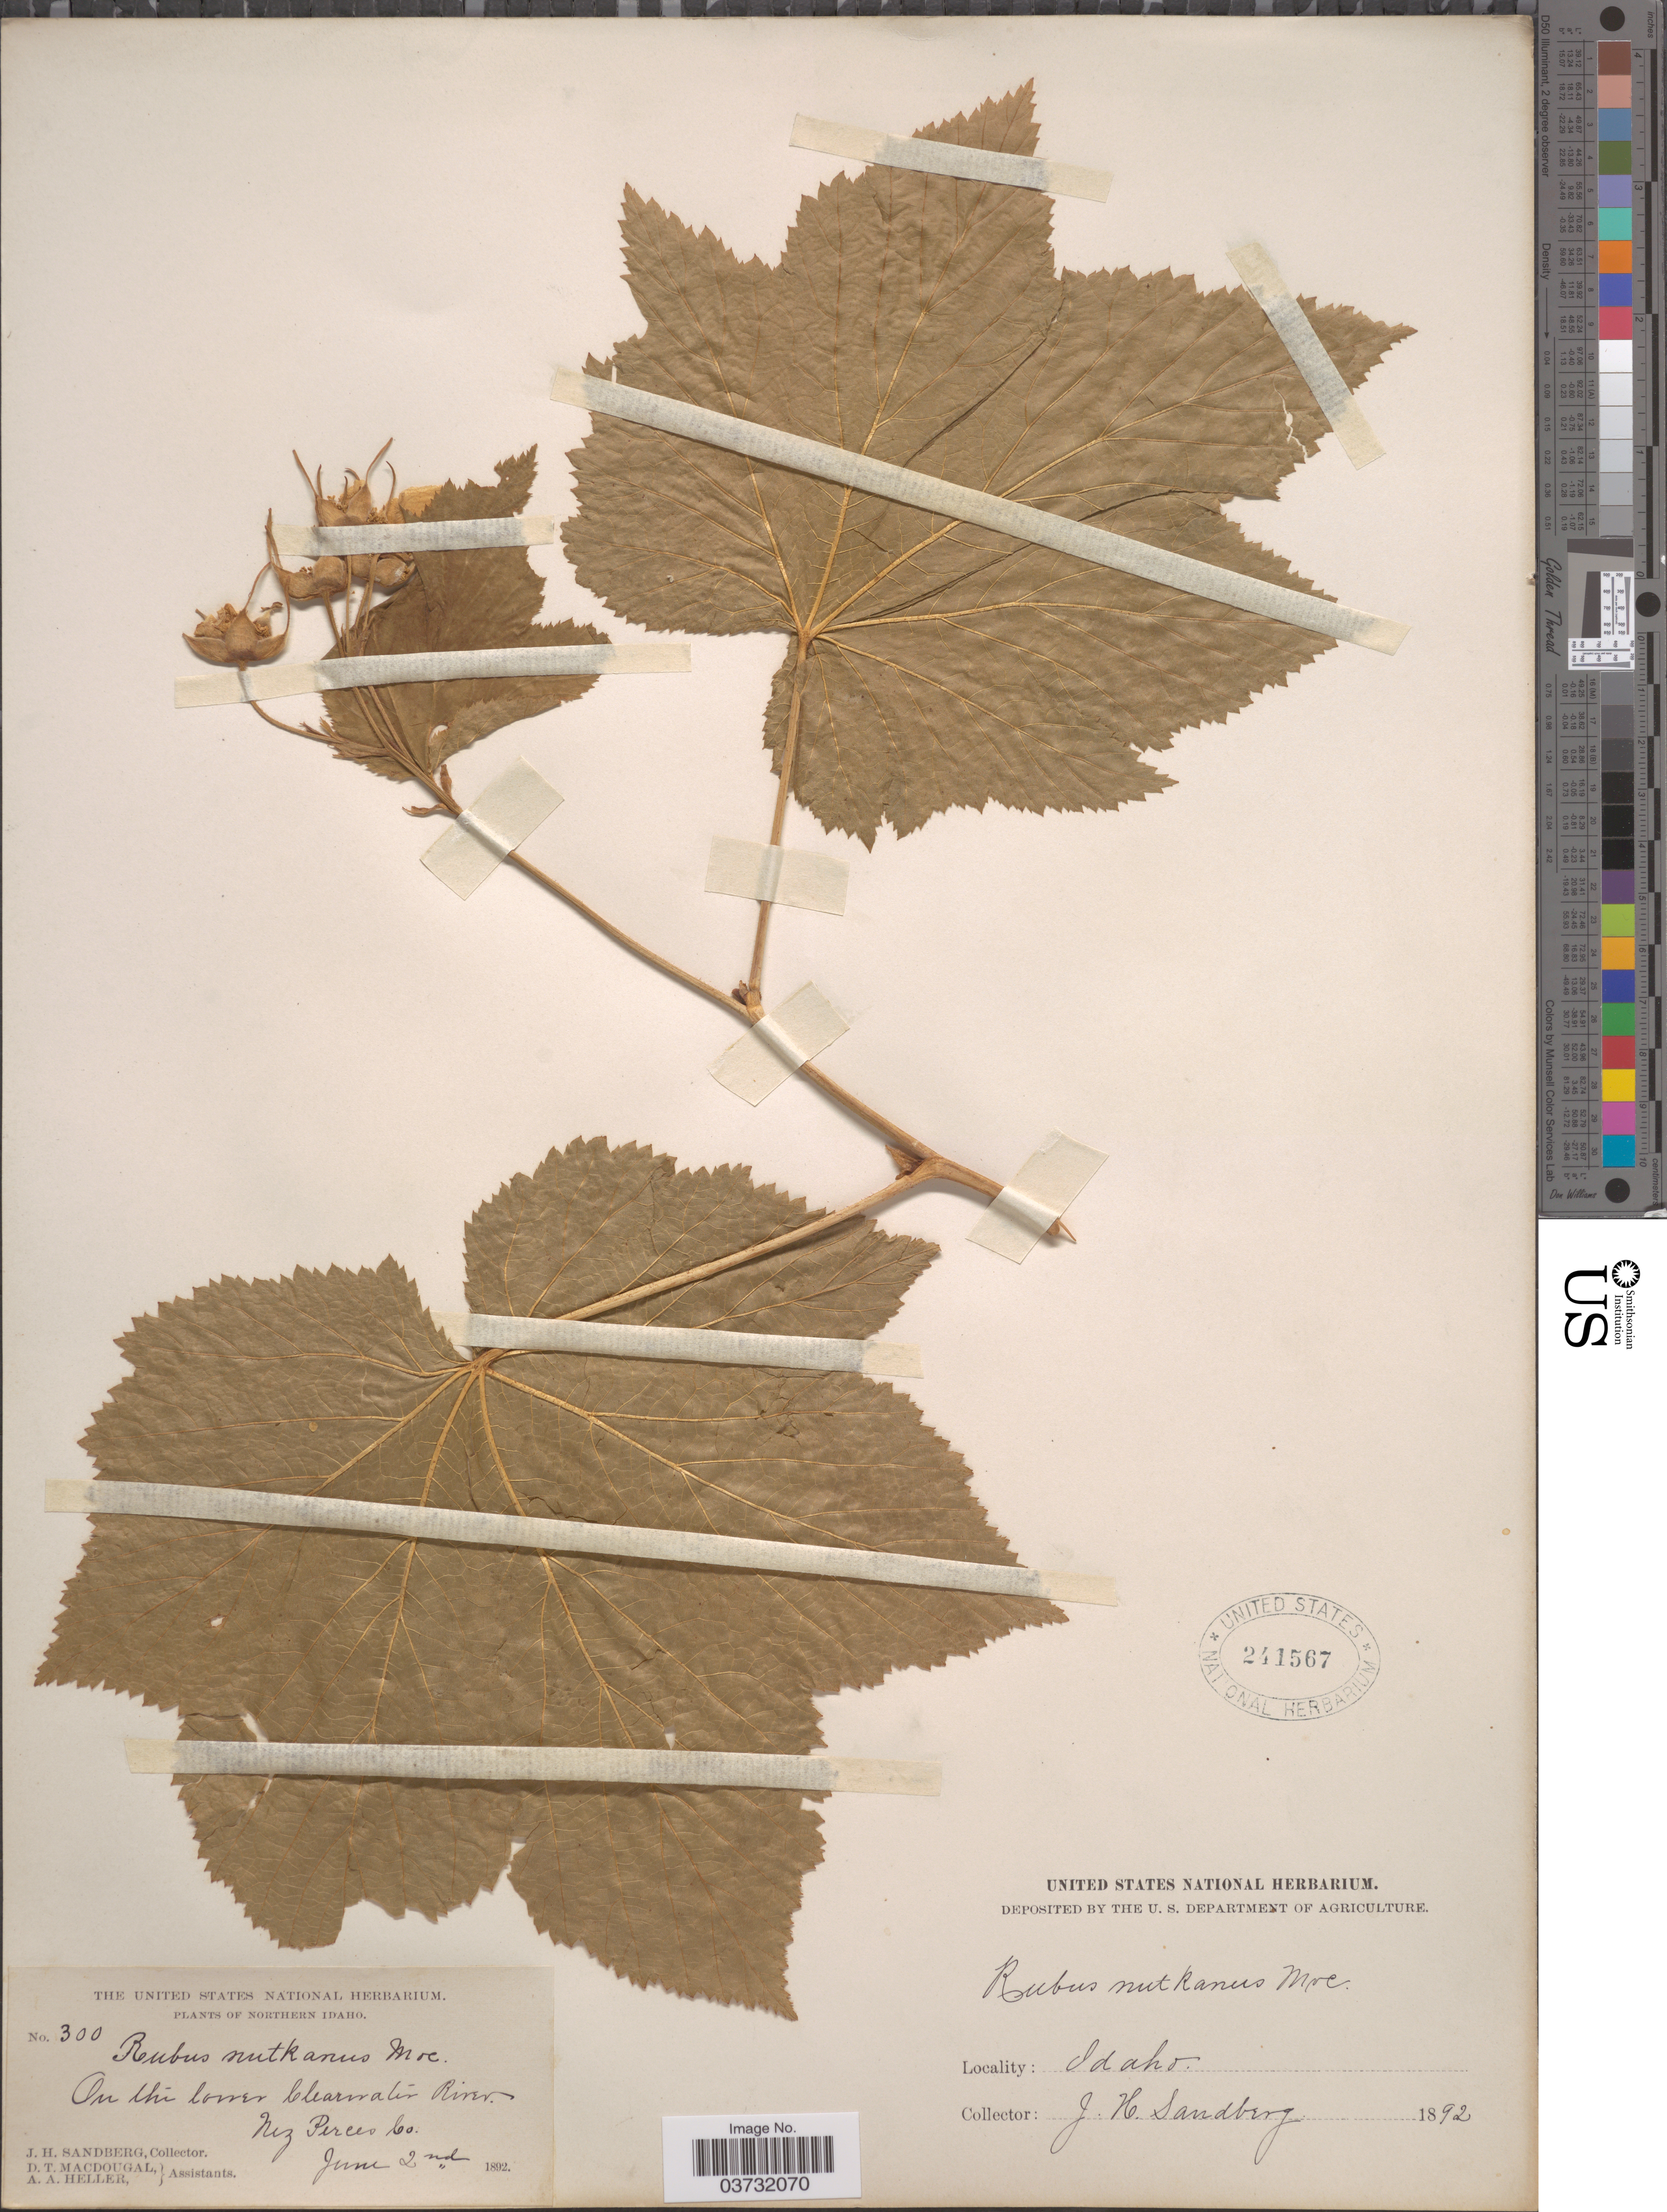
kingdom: Plantae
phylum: Tracheophyta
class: Magnoliopsida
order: Rosales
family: Rosaceae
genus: Rubus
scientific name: Rubus parviflorus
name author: Nutt.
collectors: J. H. Sandberg, D. T. MacDougal & A. A. Heller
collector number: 300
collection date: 1892-06-02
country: United States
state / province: Idaho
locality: Northern Idaho. On the lower Clearwater River. Nez Perces Co.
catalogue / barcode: US 241567